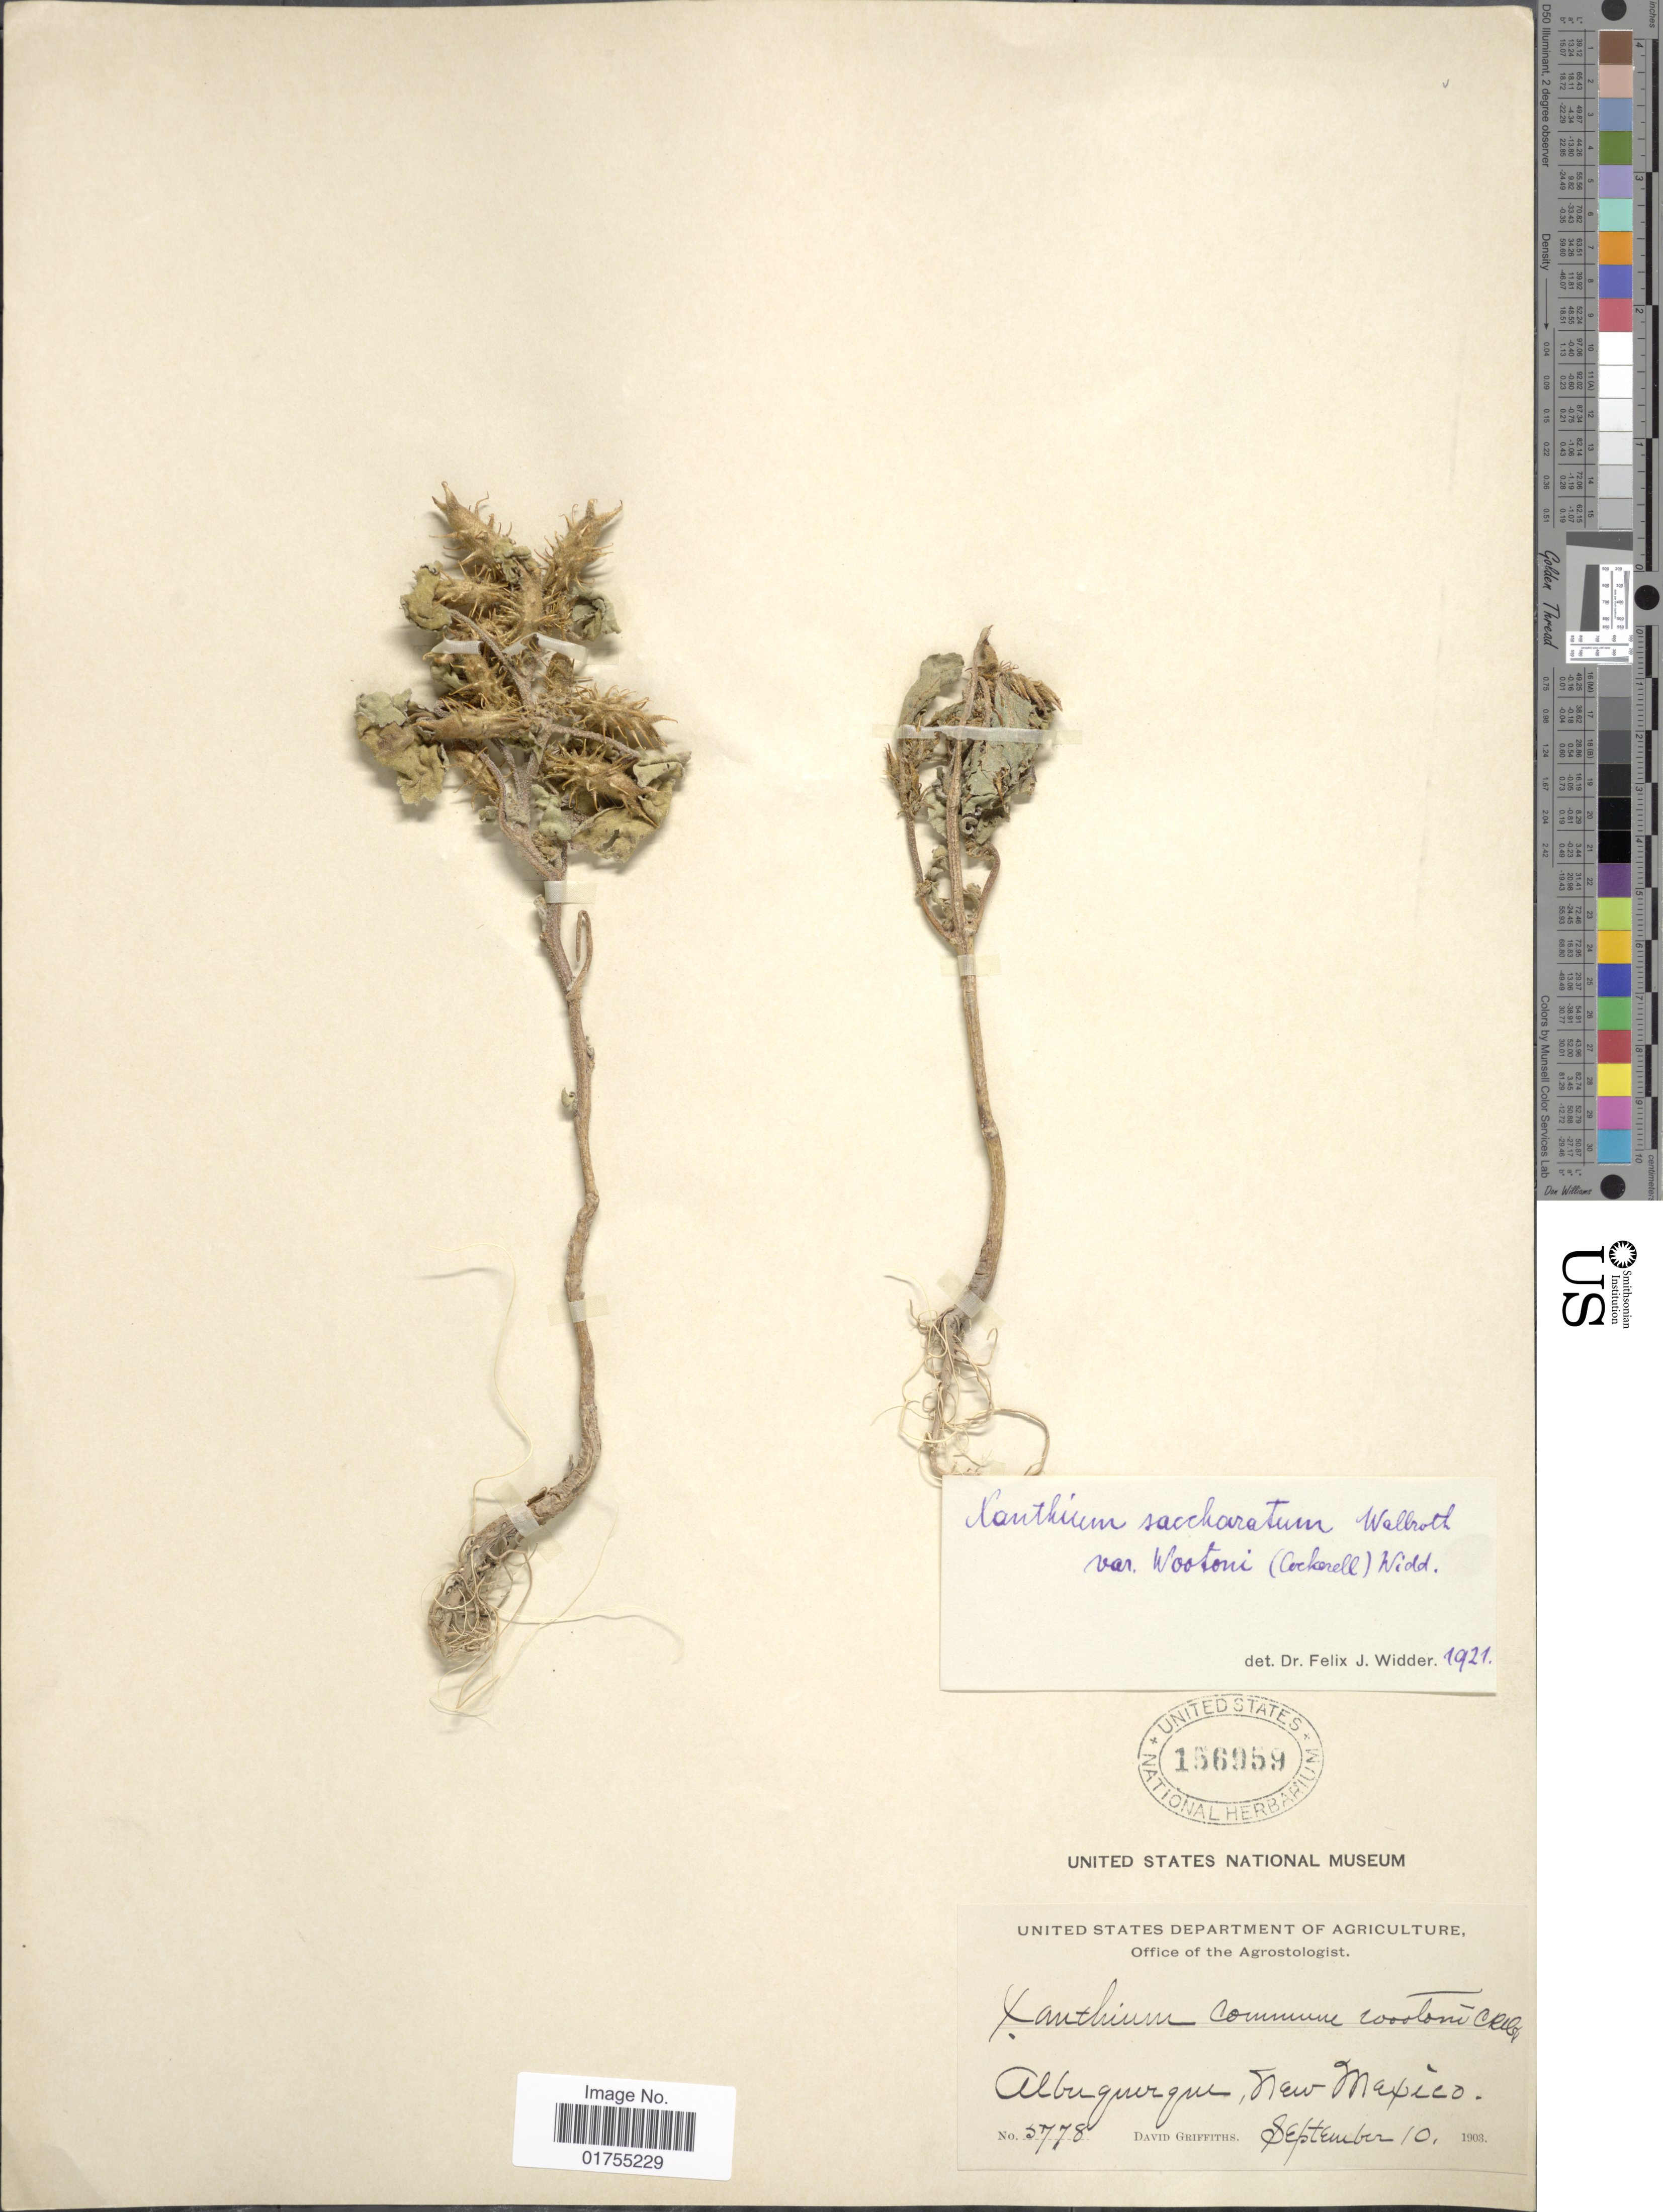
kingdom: Plantae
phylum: Tracheophyta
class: Magnoliopsida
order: Asterales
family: Asteraceae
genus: Xanthium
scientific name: Xanthium strumarium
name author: L.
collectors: D. Griffiths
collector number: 5778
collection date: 1903-09-10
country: United States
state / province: New Mexico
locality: Albuquerque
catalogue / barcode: US 156959